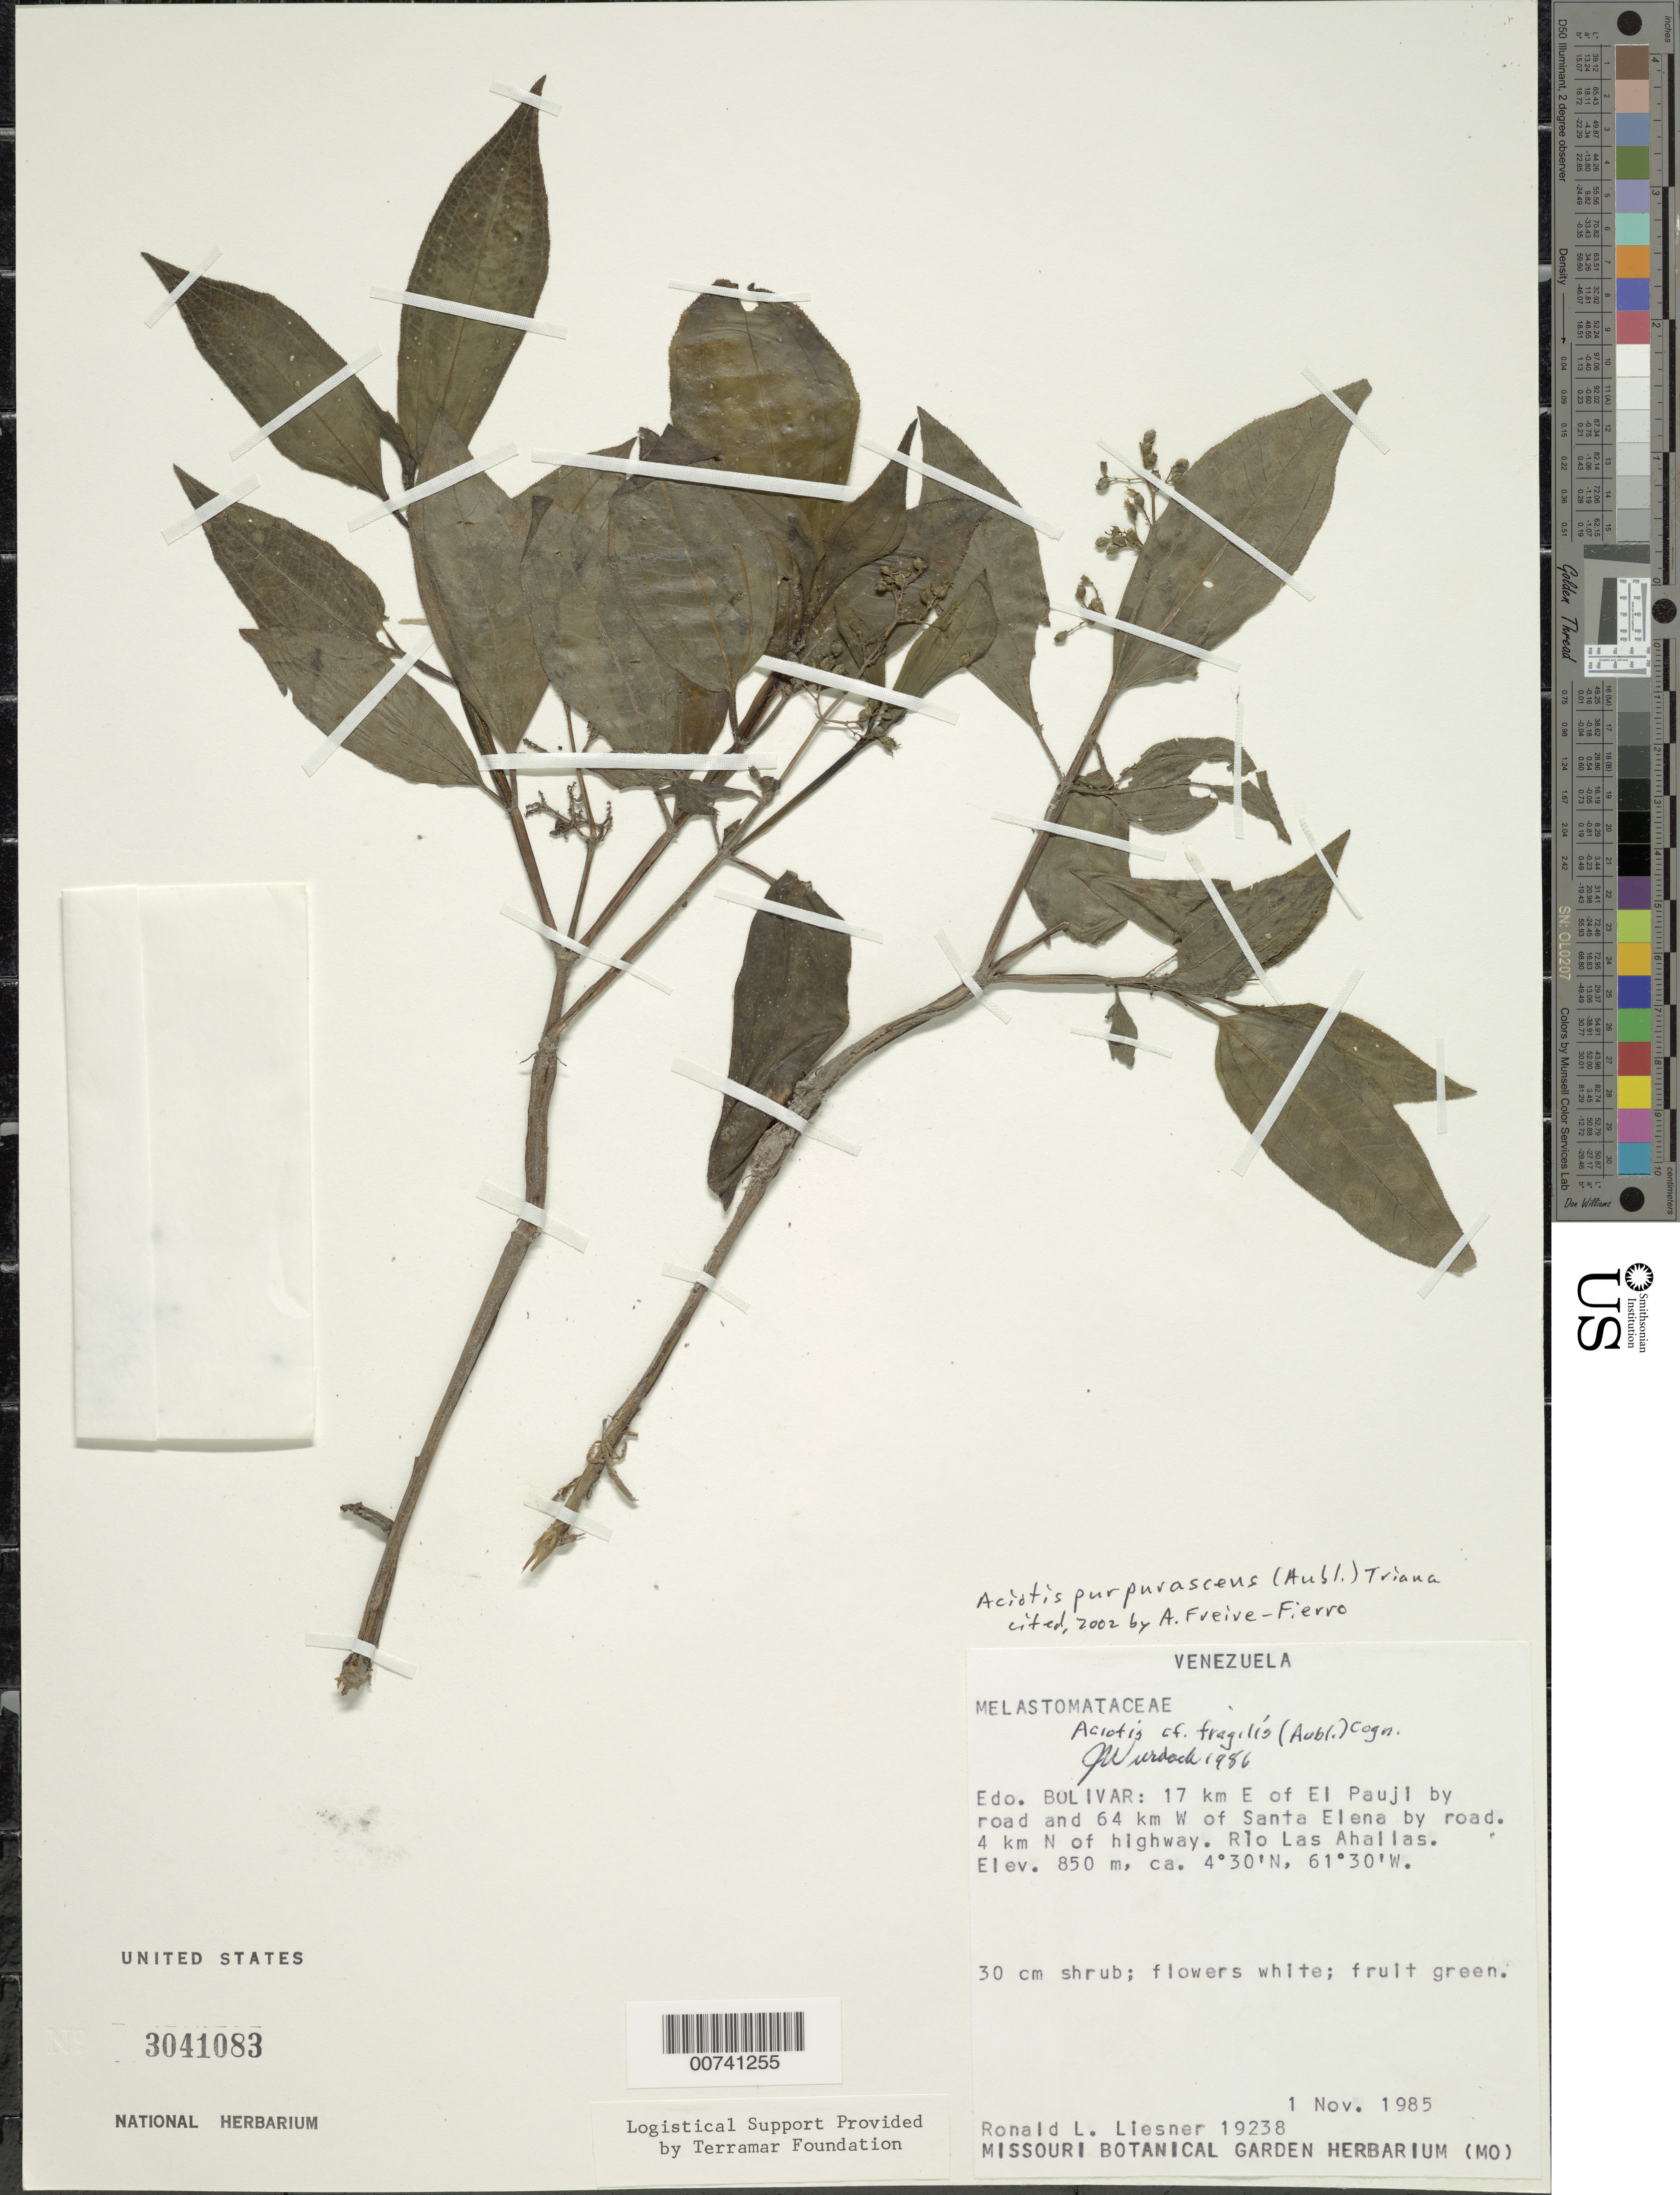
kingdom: Plantae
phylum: Tracheophyta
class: Magnoliopsida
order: Myrtales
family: Melastomataceae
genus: Aciotis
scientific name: Aciotis purpurascens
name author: (Aubl.) Triana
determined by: Freire-Fierro, A.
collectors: R. L. Liesner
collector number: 19238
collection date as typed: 1-Nov-85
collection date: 1985-11-01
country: Venezuela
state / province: Bolívar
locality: El Pauji, 17 km E by road and 64 km W of Santa Elena by road, 4 km N of Highway, Río Las Ahallas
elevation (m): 850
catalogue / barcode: US 3041083